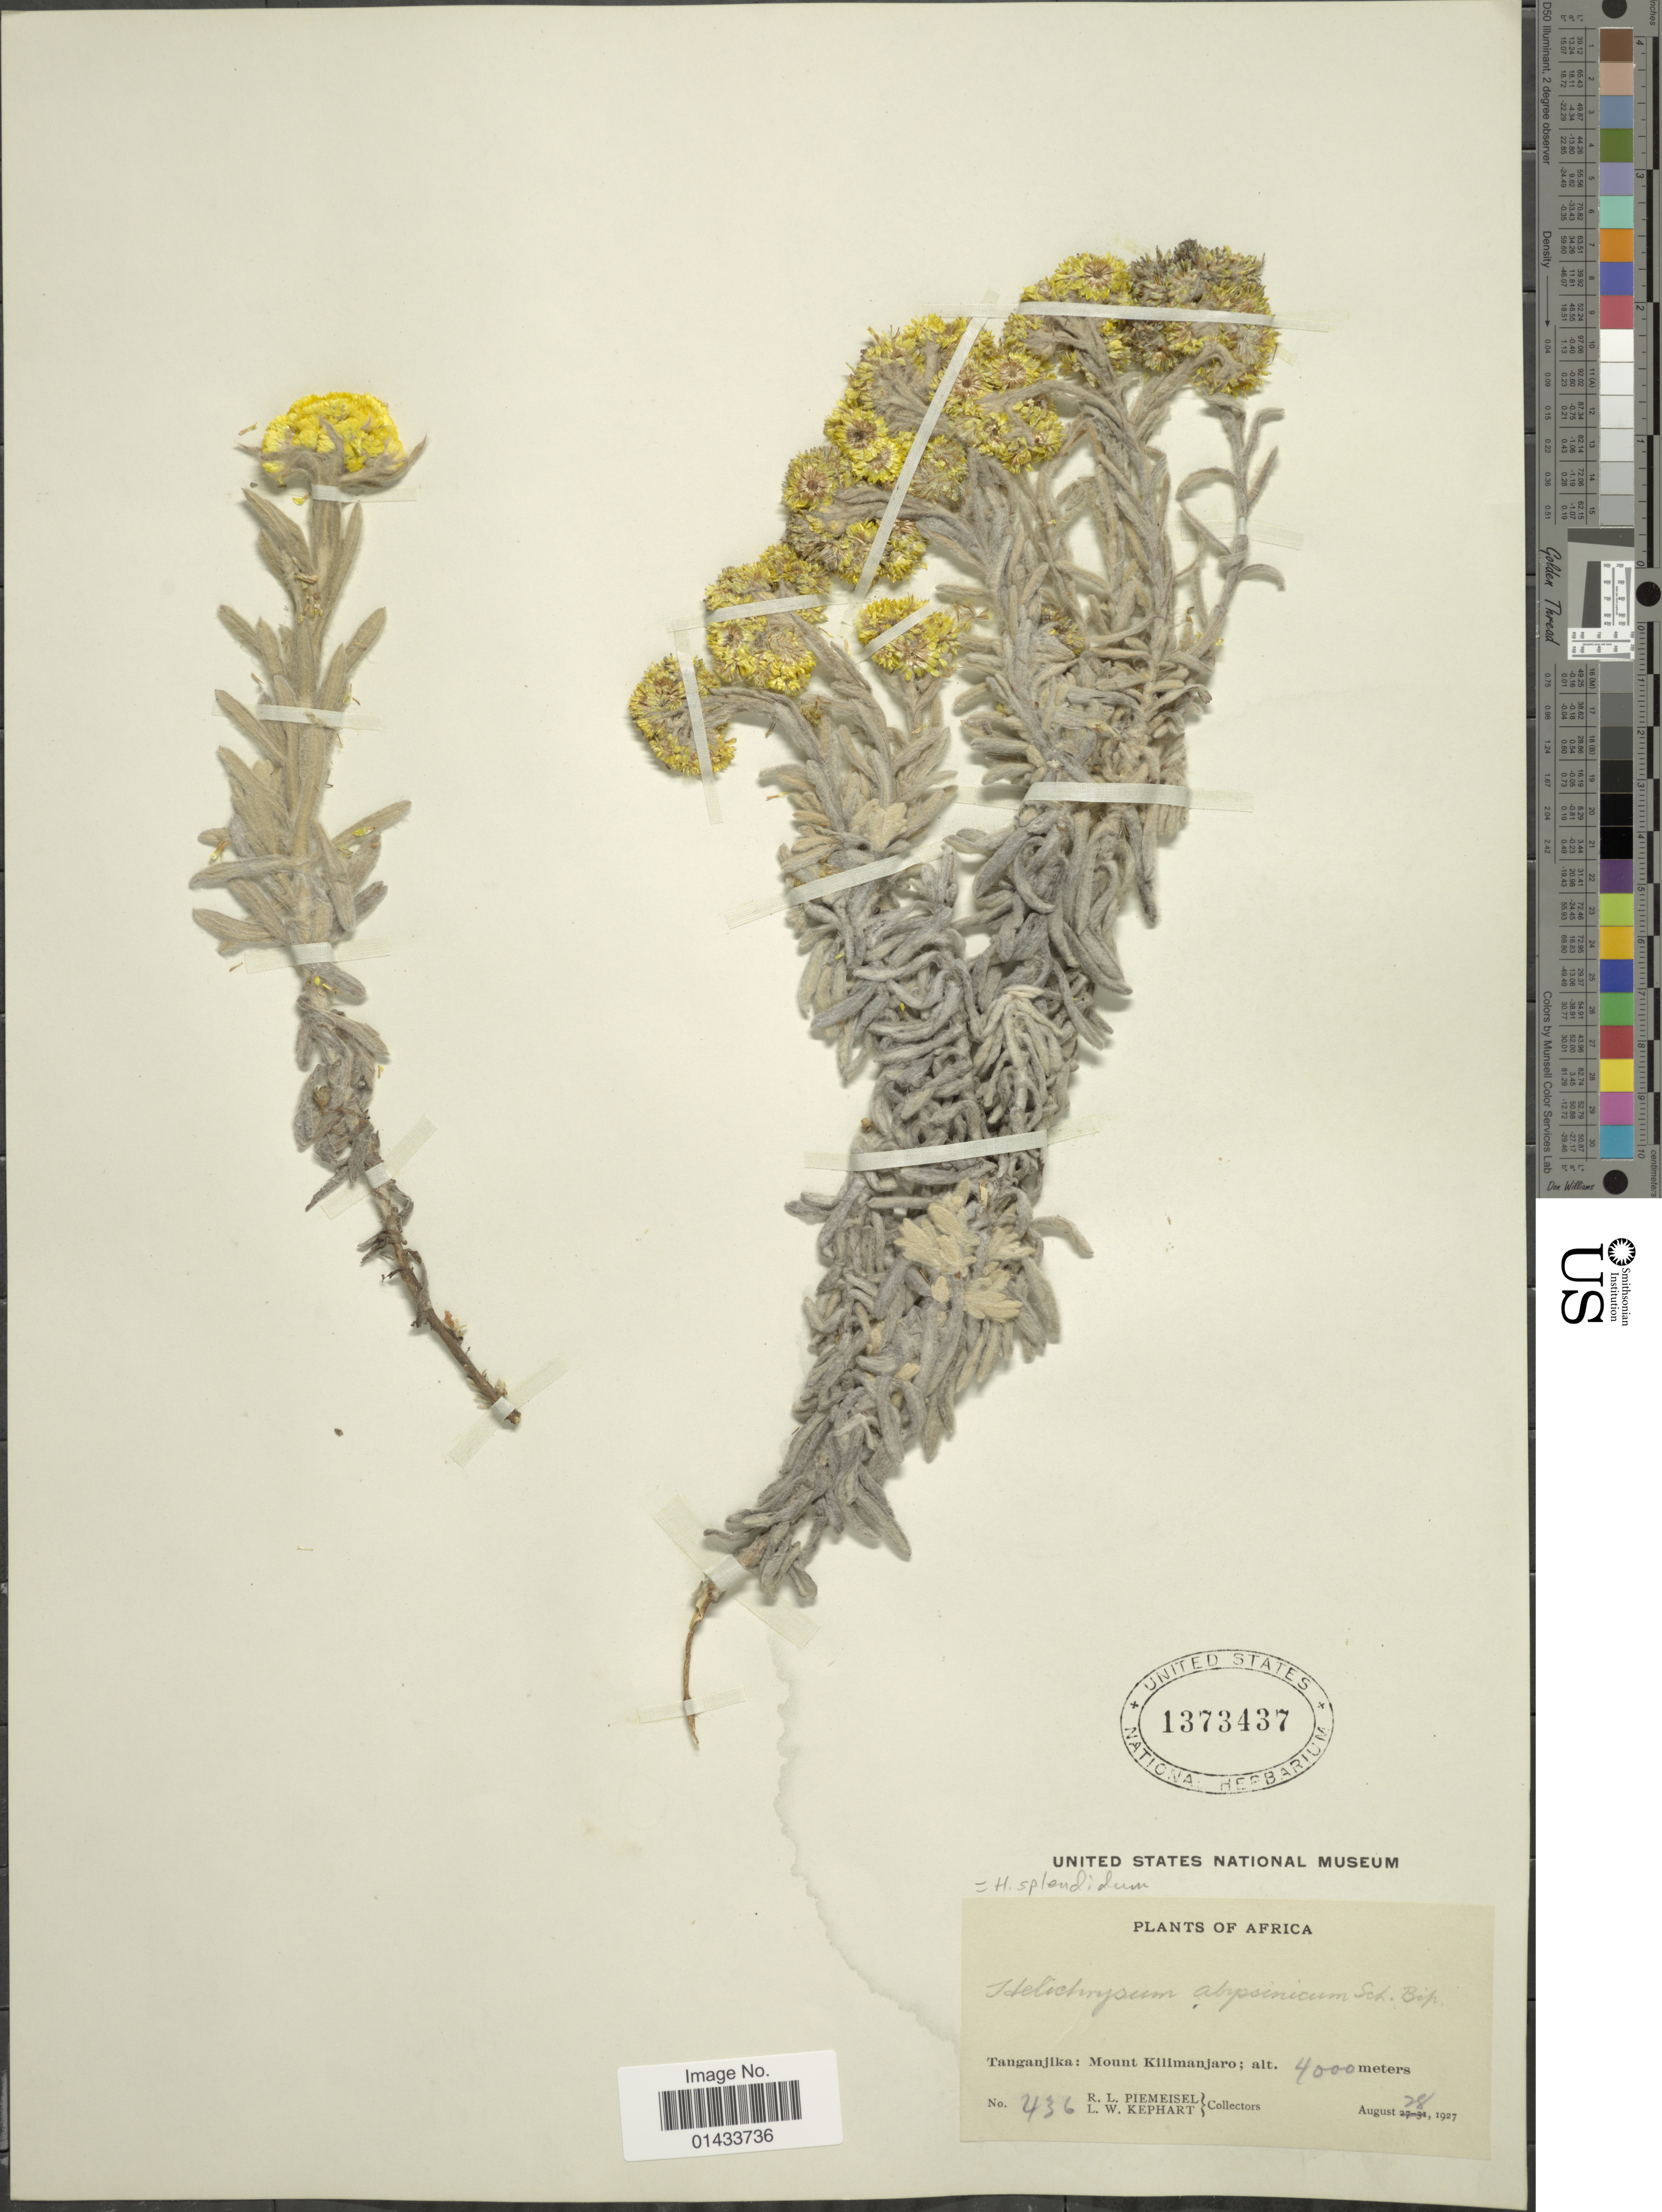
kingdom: Plantae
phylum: Tracheophyta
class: Magnoliopsida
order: Asterales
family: Asteraceae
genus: Helichrysum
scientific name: Helichrysum splendidum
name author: (Thunb.) Less.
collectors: R. L. Piemeisel & L. W. Kephart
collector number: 436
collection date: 1927-08-28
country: Tanzania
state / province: Kilimanjaro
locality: Tanganjika: Mount Kilimanjaro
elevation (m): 4000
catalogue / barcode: US 1373437